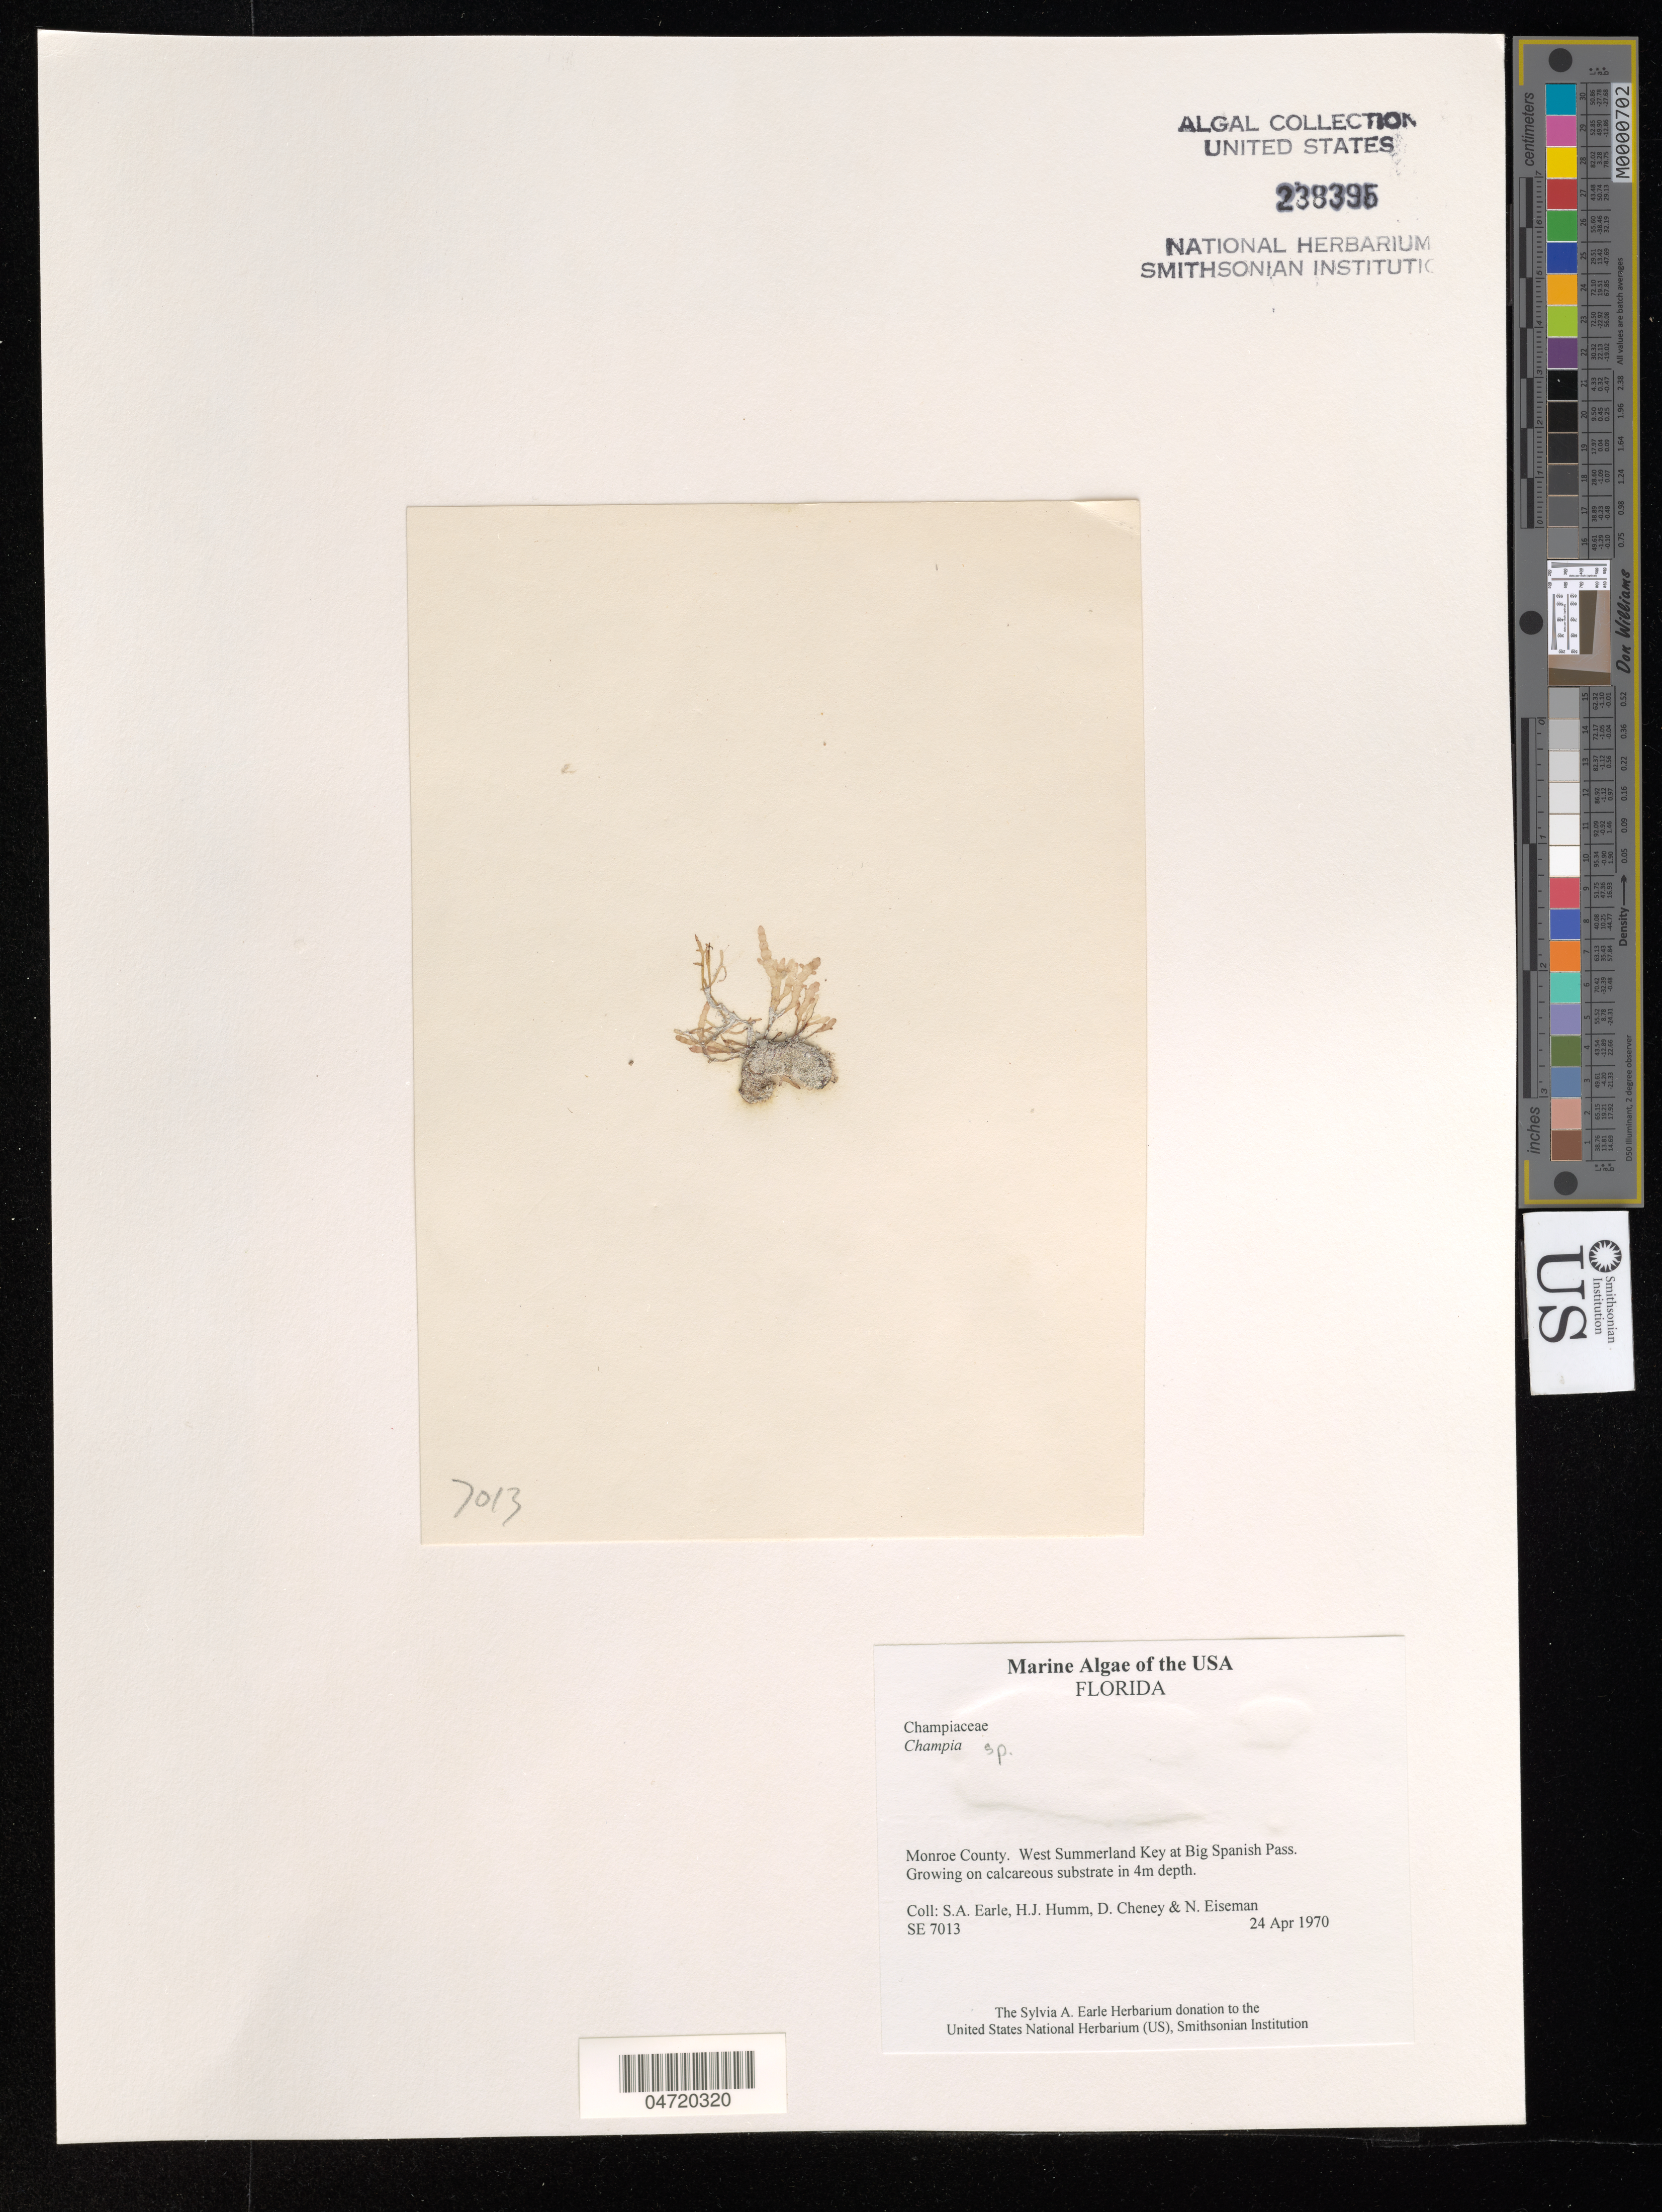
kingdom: Plantae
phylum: Rhodophyta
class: Florideophyceae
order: Rhodymeniales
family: Champiaceae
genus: Champia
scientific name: Champia sp.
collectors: S. A. Earle, H. J. Humm, D. Cheney & N. J. Eiseman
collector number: SE7013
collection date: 1970-04-24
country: United States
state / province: Florida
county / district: Monroe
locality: Monroe County. West Summerland Key at Big Spanish Pass.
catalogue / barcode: US 238395